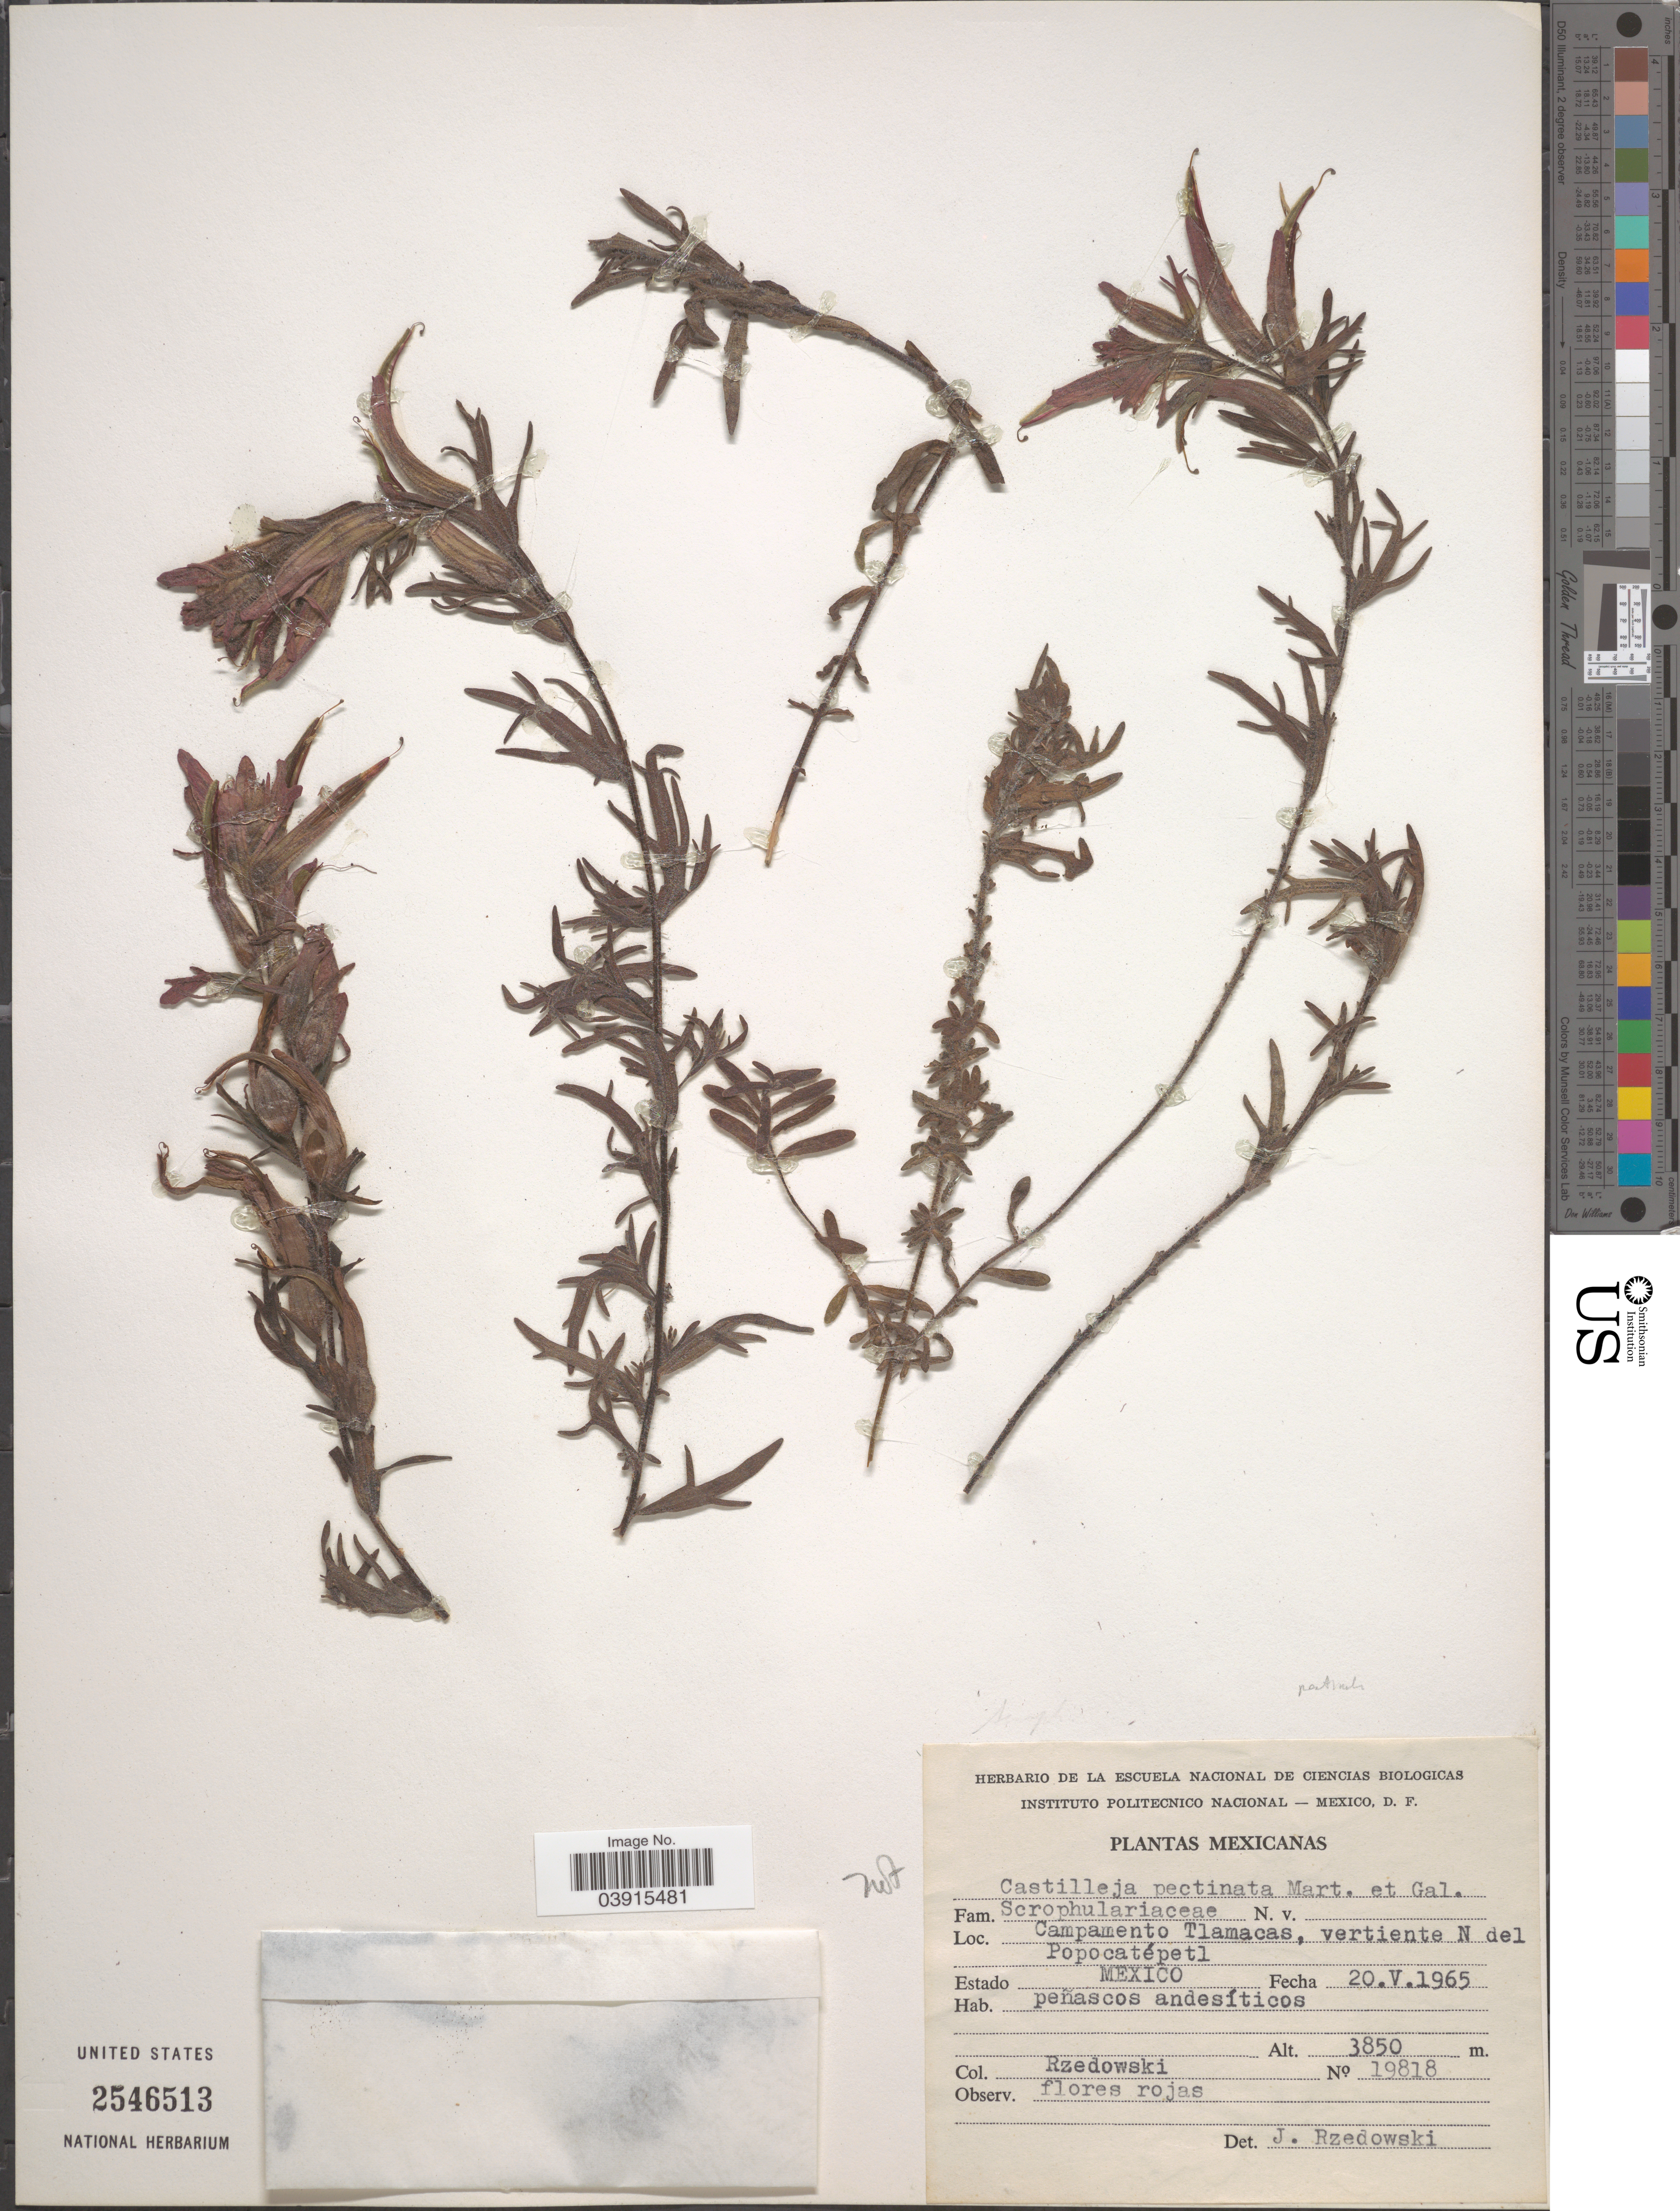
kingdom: Plantae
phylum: Tracheophyta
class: Magnoliopsida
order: Lamiales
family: Orobanchaceae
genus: Castilleja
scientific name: Castilleja pectinata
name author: M. Martens & Galeotti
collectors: Rzedowski, --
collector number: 19818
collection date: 1965-05-20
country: Mexico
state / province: México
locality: Campamento Tlamacas, vertiente N del Popocatépetl.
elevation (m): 3850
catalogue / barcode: US 2546513